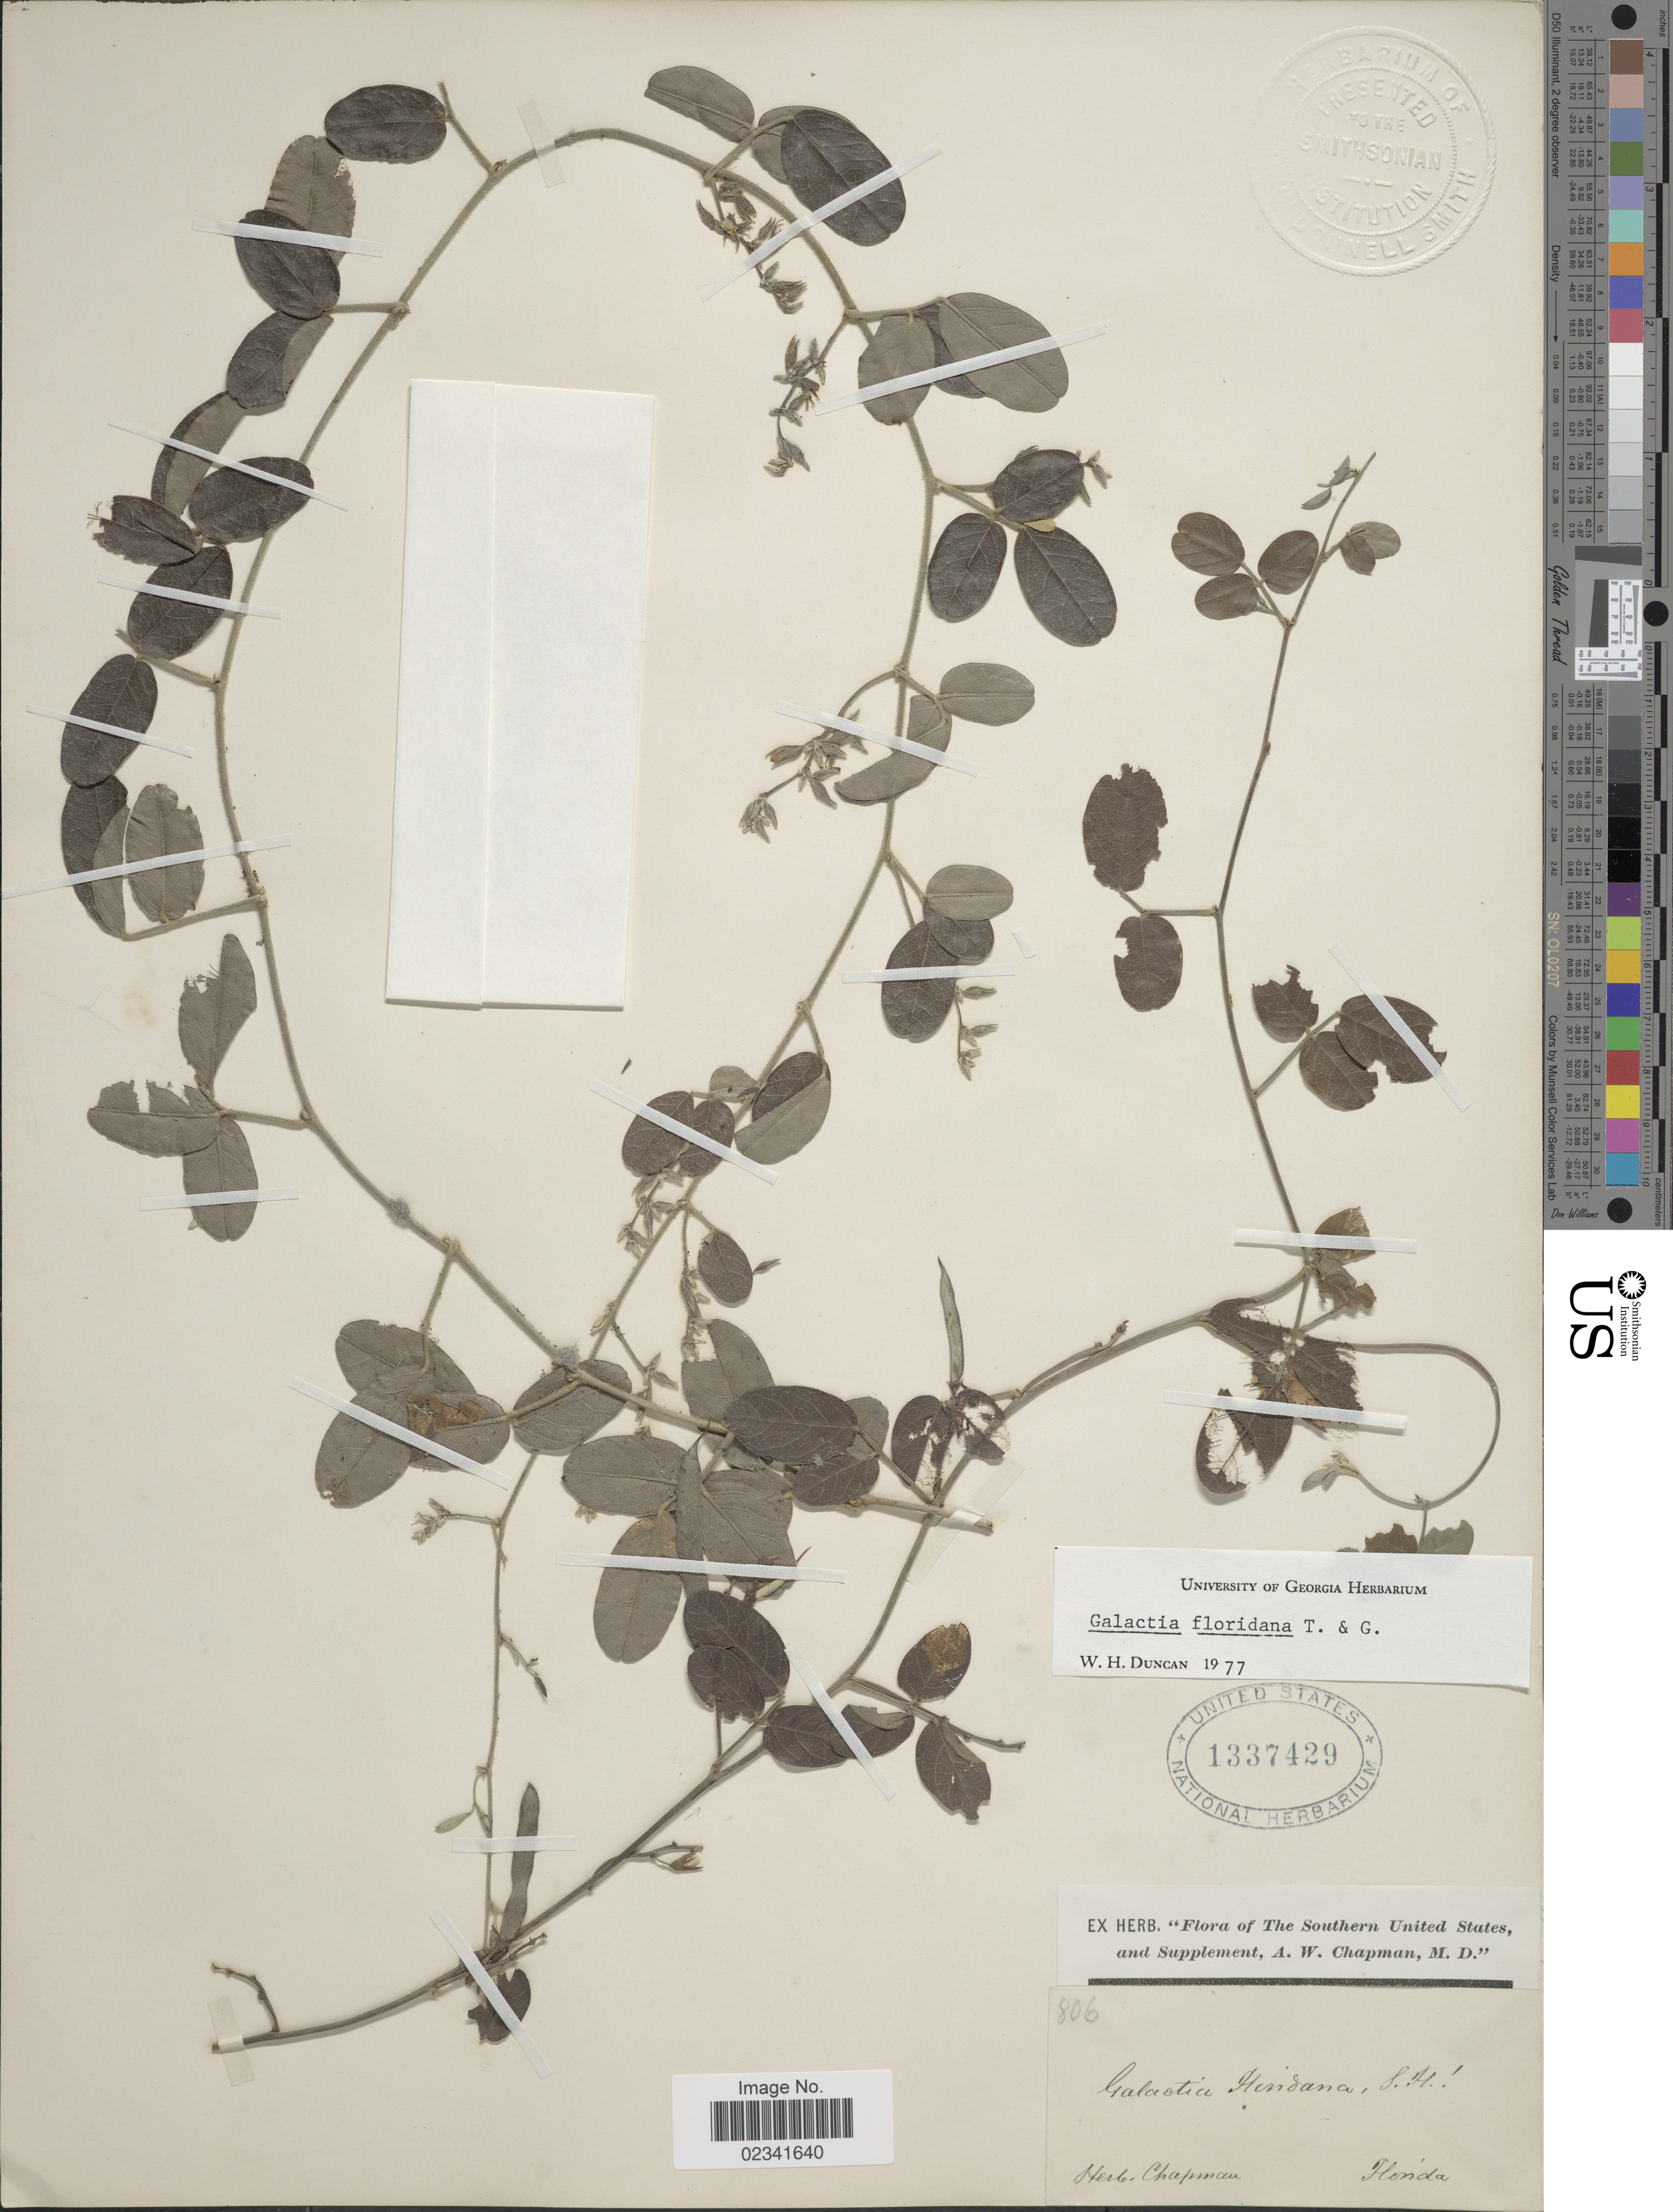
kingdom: Plantae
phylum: Tracheophyta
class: Magnoliopsida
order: Fabales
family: Fabaceae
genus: Galactia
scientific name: Galactia floridana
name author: J.R. Johnst.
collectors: ex herb. A.W. Chapman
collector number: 806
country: United States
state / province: Florida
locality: The Southern United States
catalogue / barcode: US 1337429